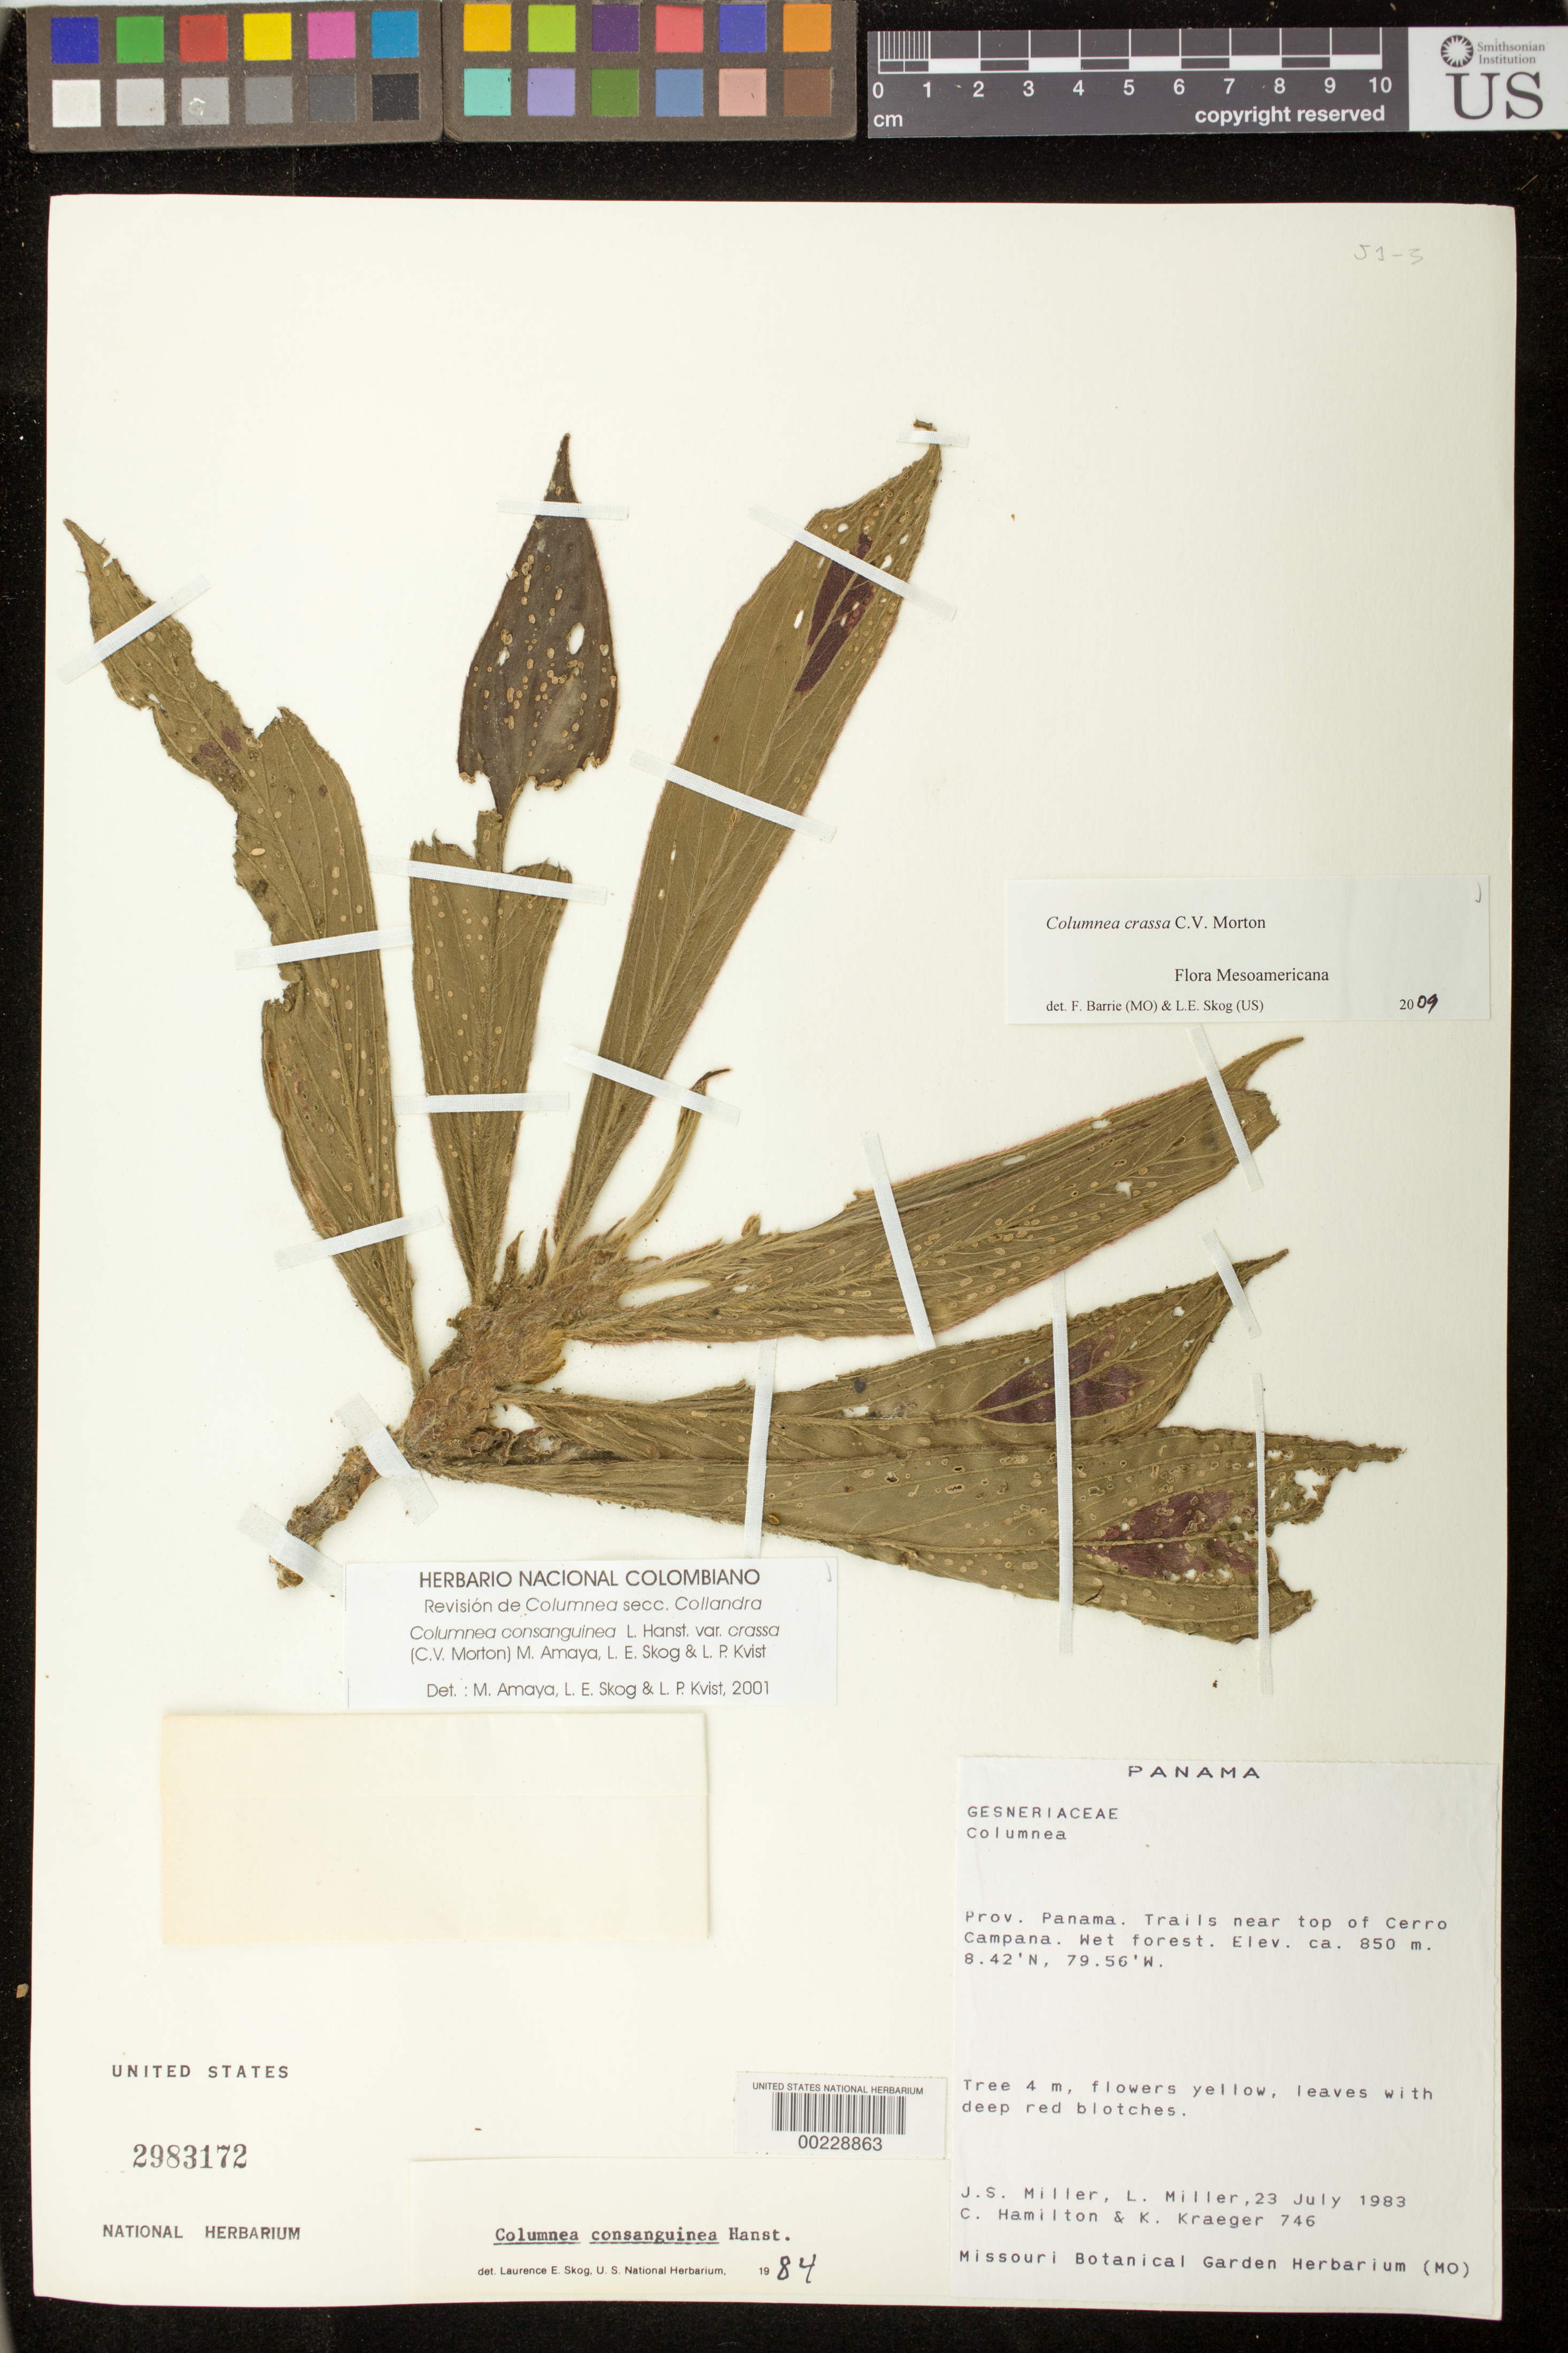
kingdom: Plantae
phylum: Tracheophyta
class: Magnoliopsida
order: Lamiales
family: Gesneriaceae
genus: Columnea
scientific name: Columnea crassa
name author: C.V. Morton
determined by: Barrie, F. R.; Skog, Laurence E.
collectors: J. S. Miller, L. Miller, C. Hamilton & K. Kraeger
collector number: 746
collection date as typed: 23 Jul 1983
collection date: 1983-07-23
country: Panama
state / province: Panamá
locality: Trails near top of Cerro Campana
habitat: Wet forest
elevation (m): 850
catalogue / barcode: US 2983172